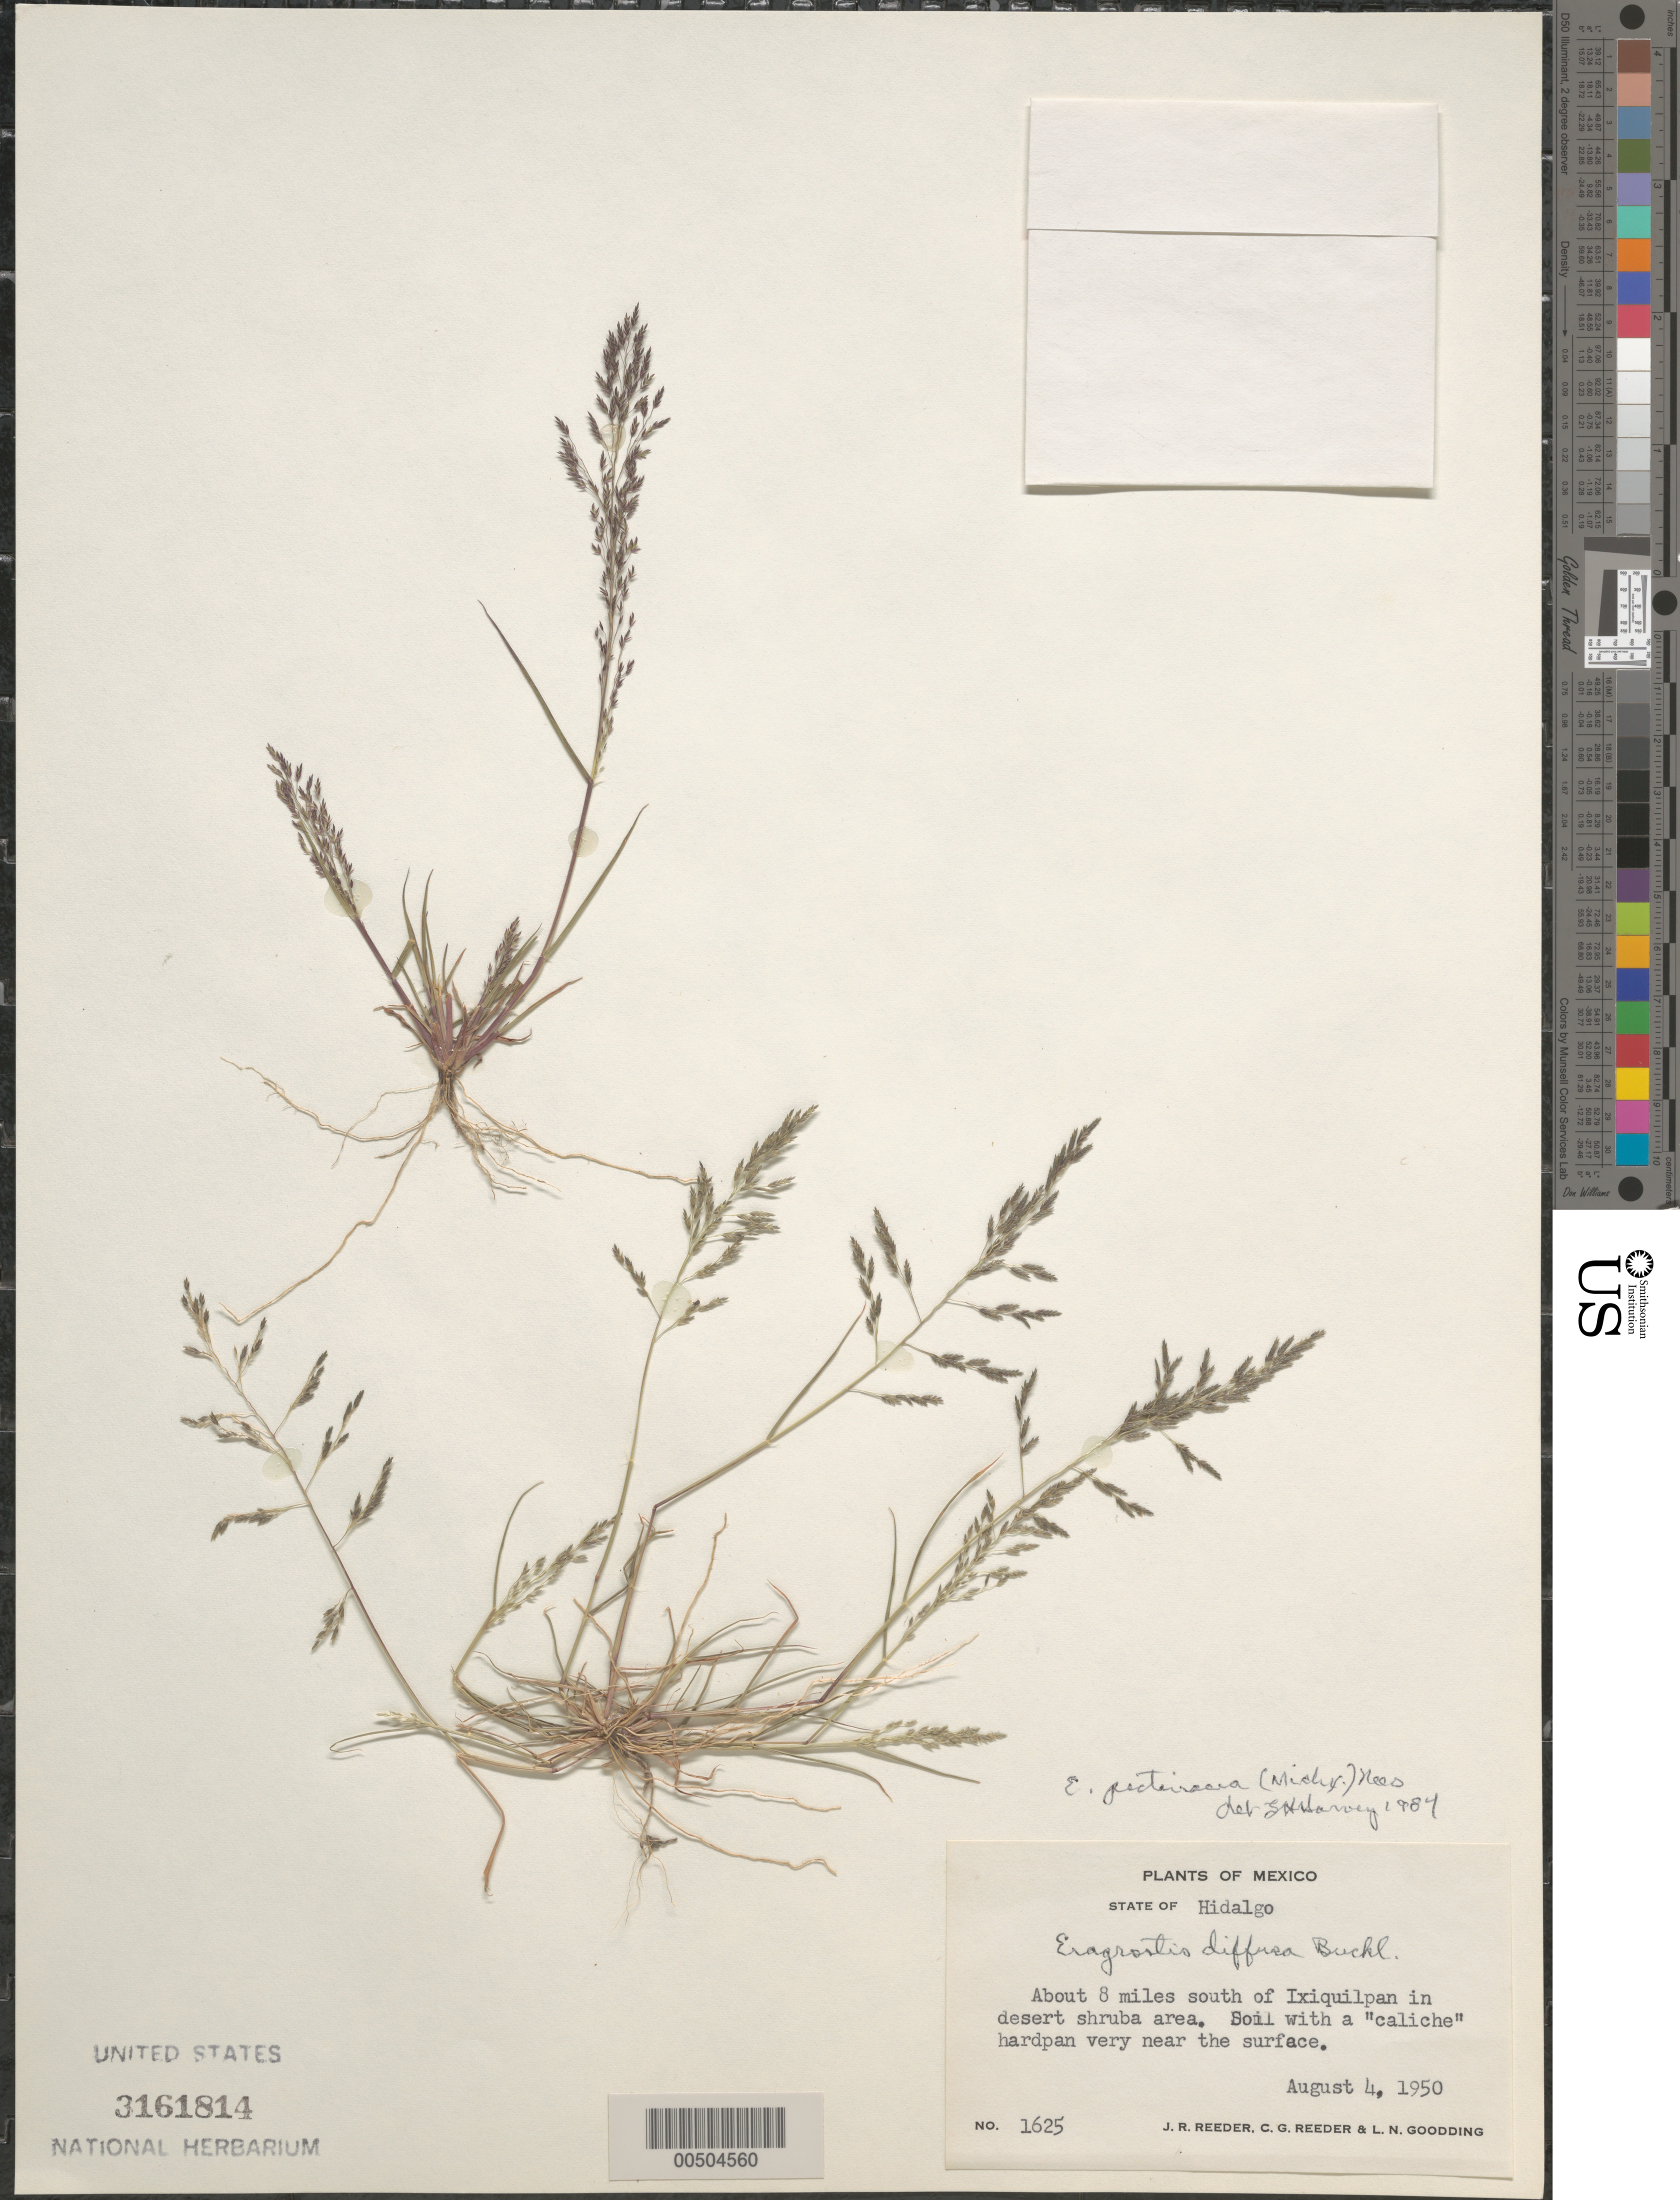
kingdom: Plantae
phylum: Tracheophyta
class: Liliopsida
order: Poales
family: Poaceae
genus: Eragrostis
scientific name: Eragrostis pectinacea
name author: (Michx.) Nees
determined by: Harvey, L. H.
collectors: J. R. Reeder, C. G. Reeder & L. N. Goodding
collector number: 1625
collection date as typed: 4 Aug 1950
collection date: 1950-08-04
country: Mexico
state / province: Hidalgo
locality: About 8 mi S of Ixiquilpan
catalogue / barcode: US 3161814